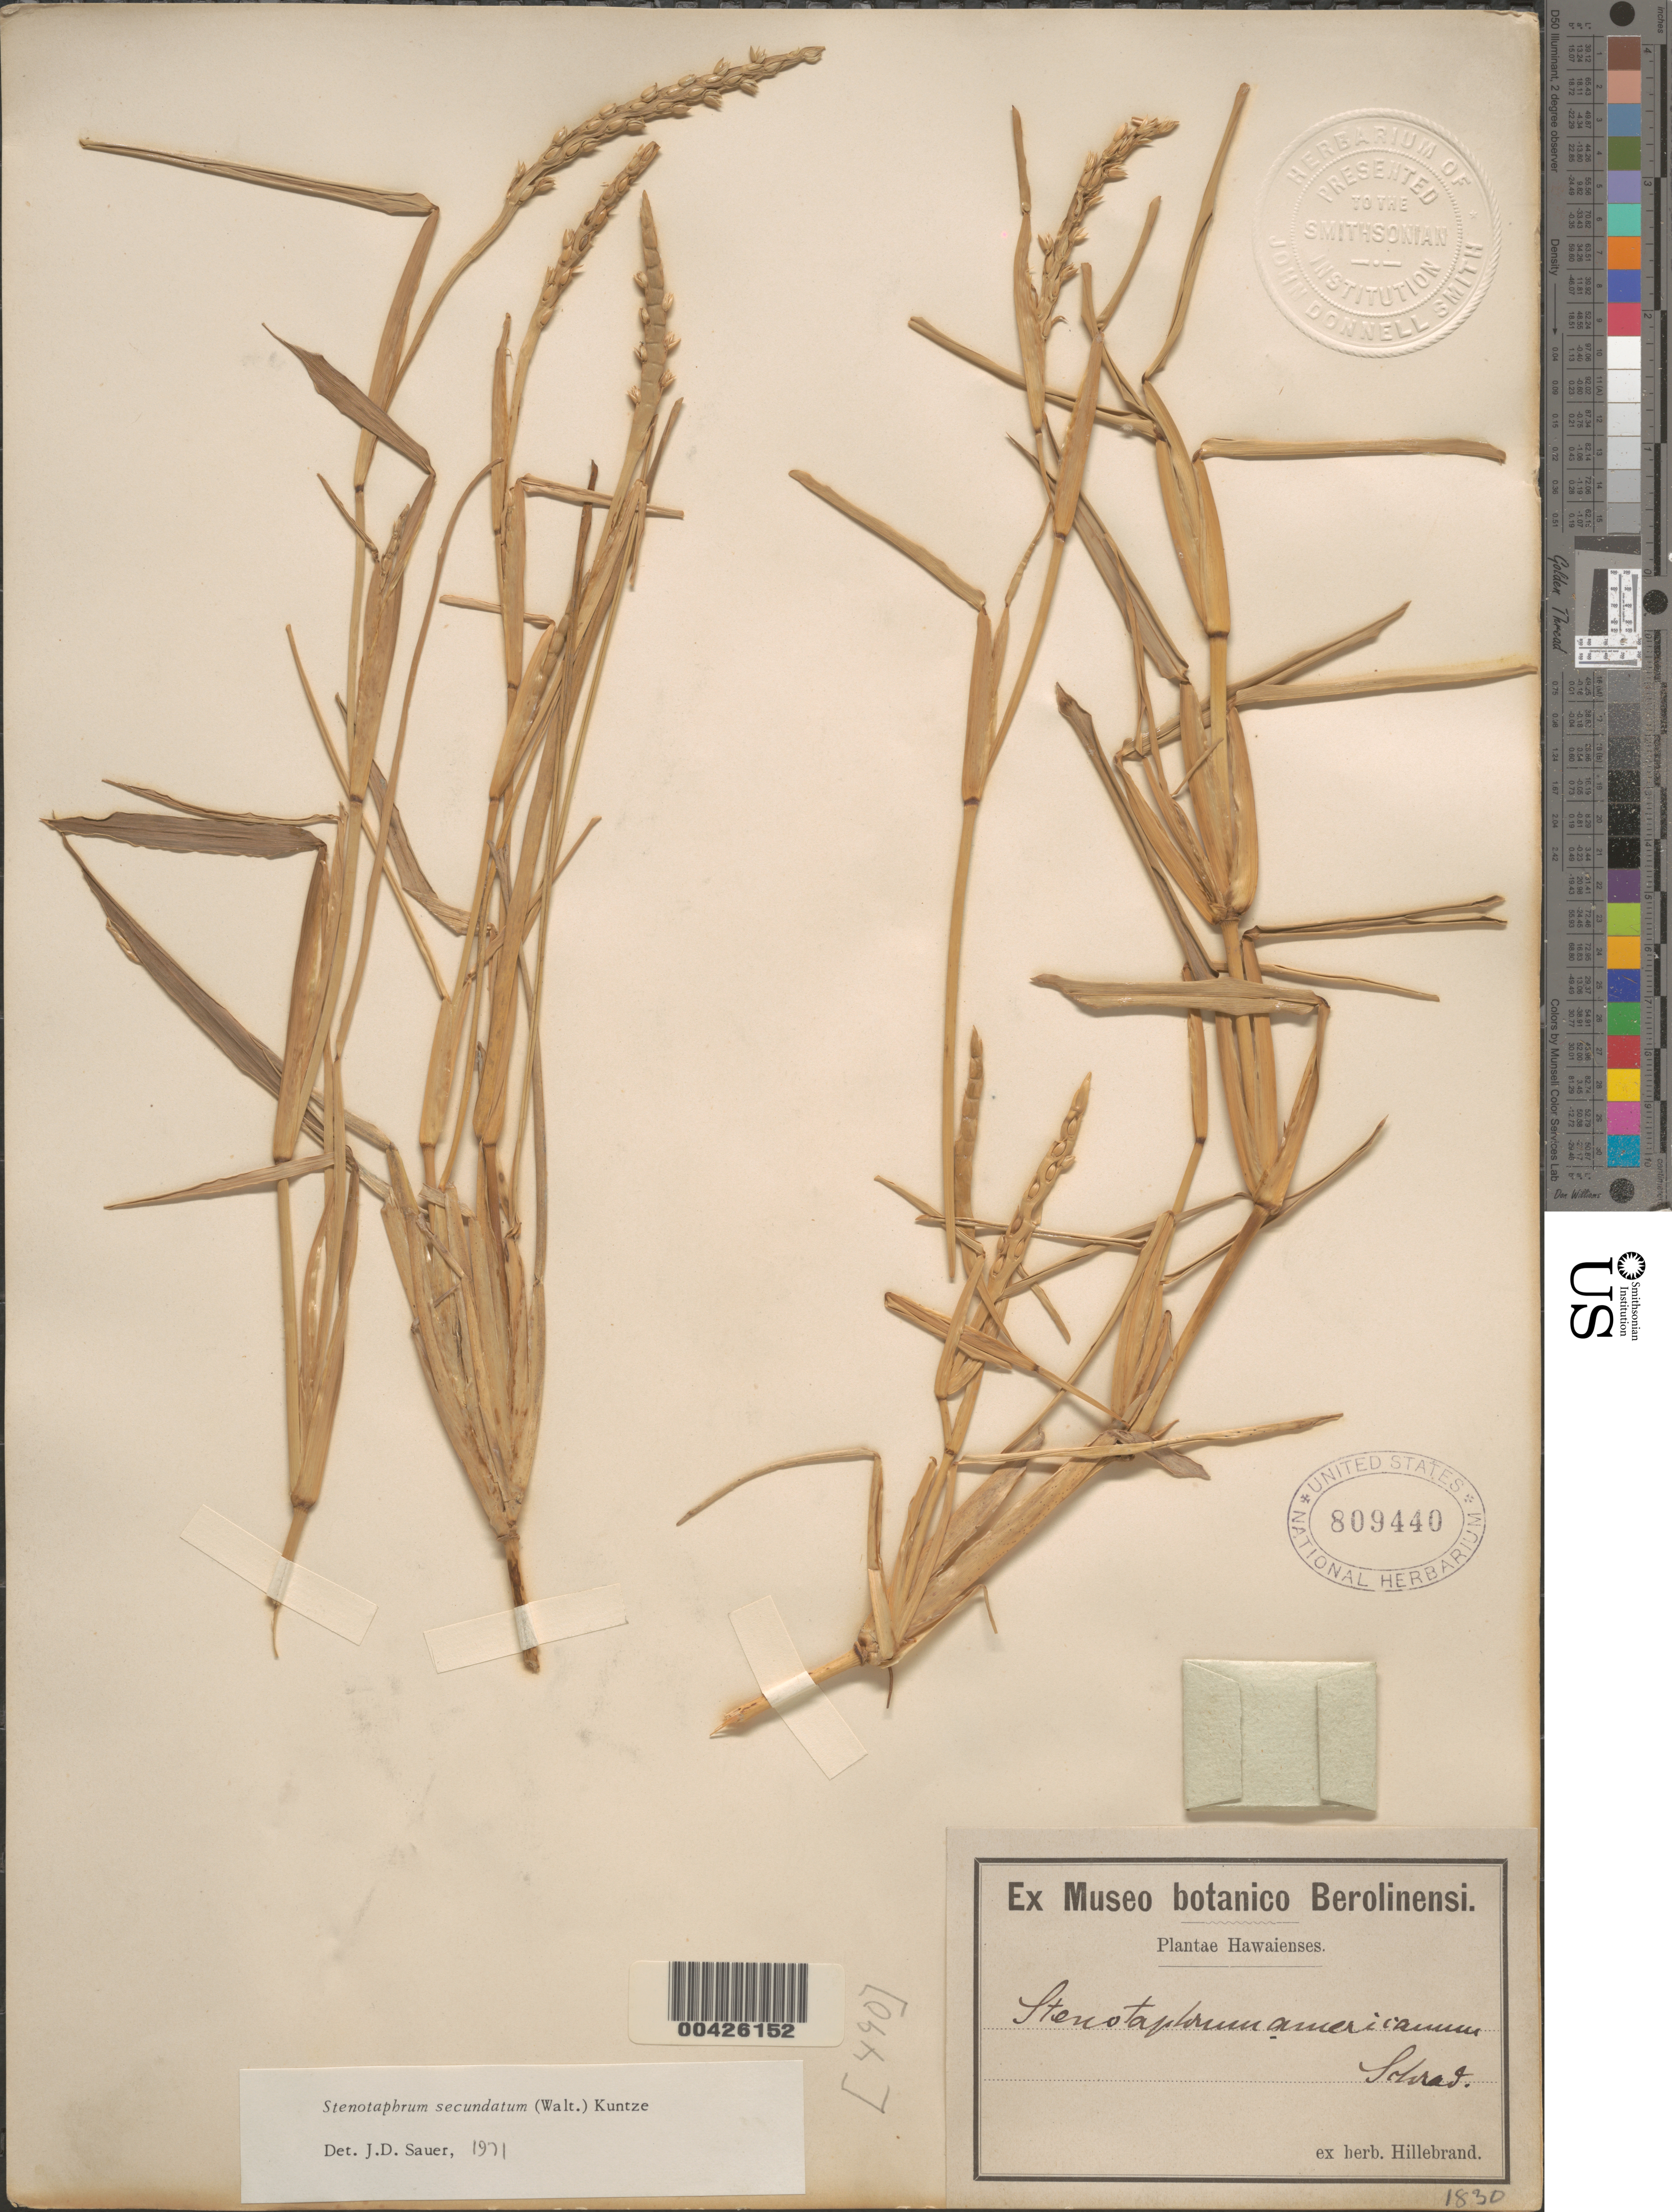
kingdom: Plantae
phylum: Tracheophyta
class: Liliopsida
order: Poales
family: Poaceae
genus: Stenotaphrum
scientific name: Stenotaphrum secundatum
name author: (Walter) Kuntze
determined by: Sauer, J. D.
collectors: W. Hillebrand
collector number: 1830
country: United States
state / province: Hawaii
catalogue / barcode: US 809440